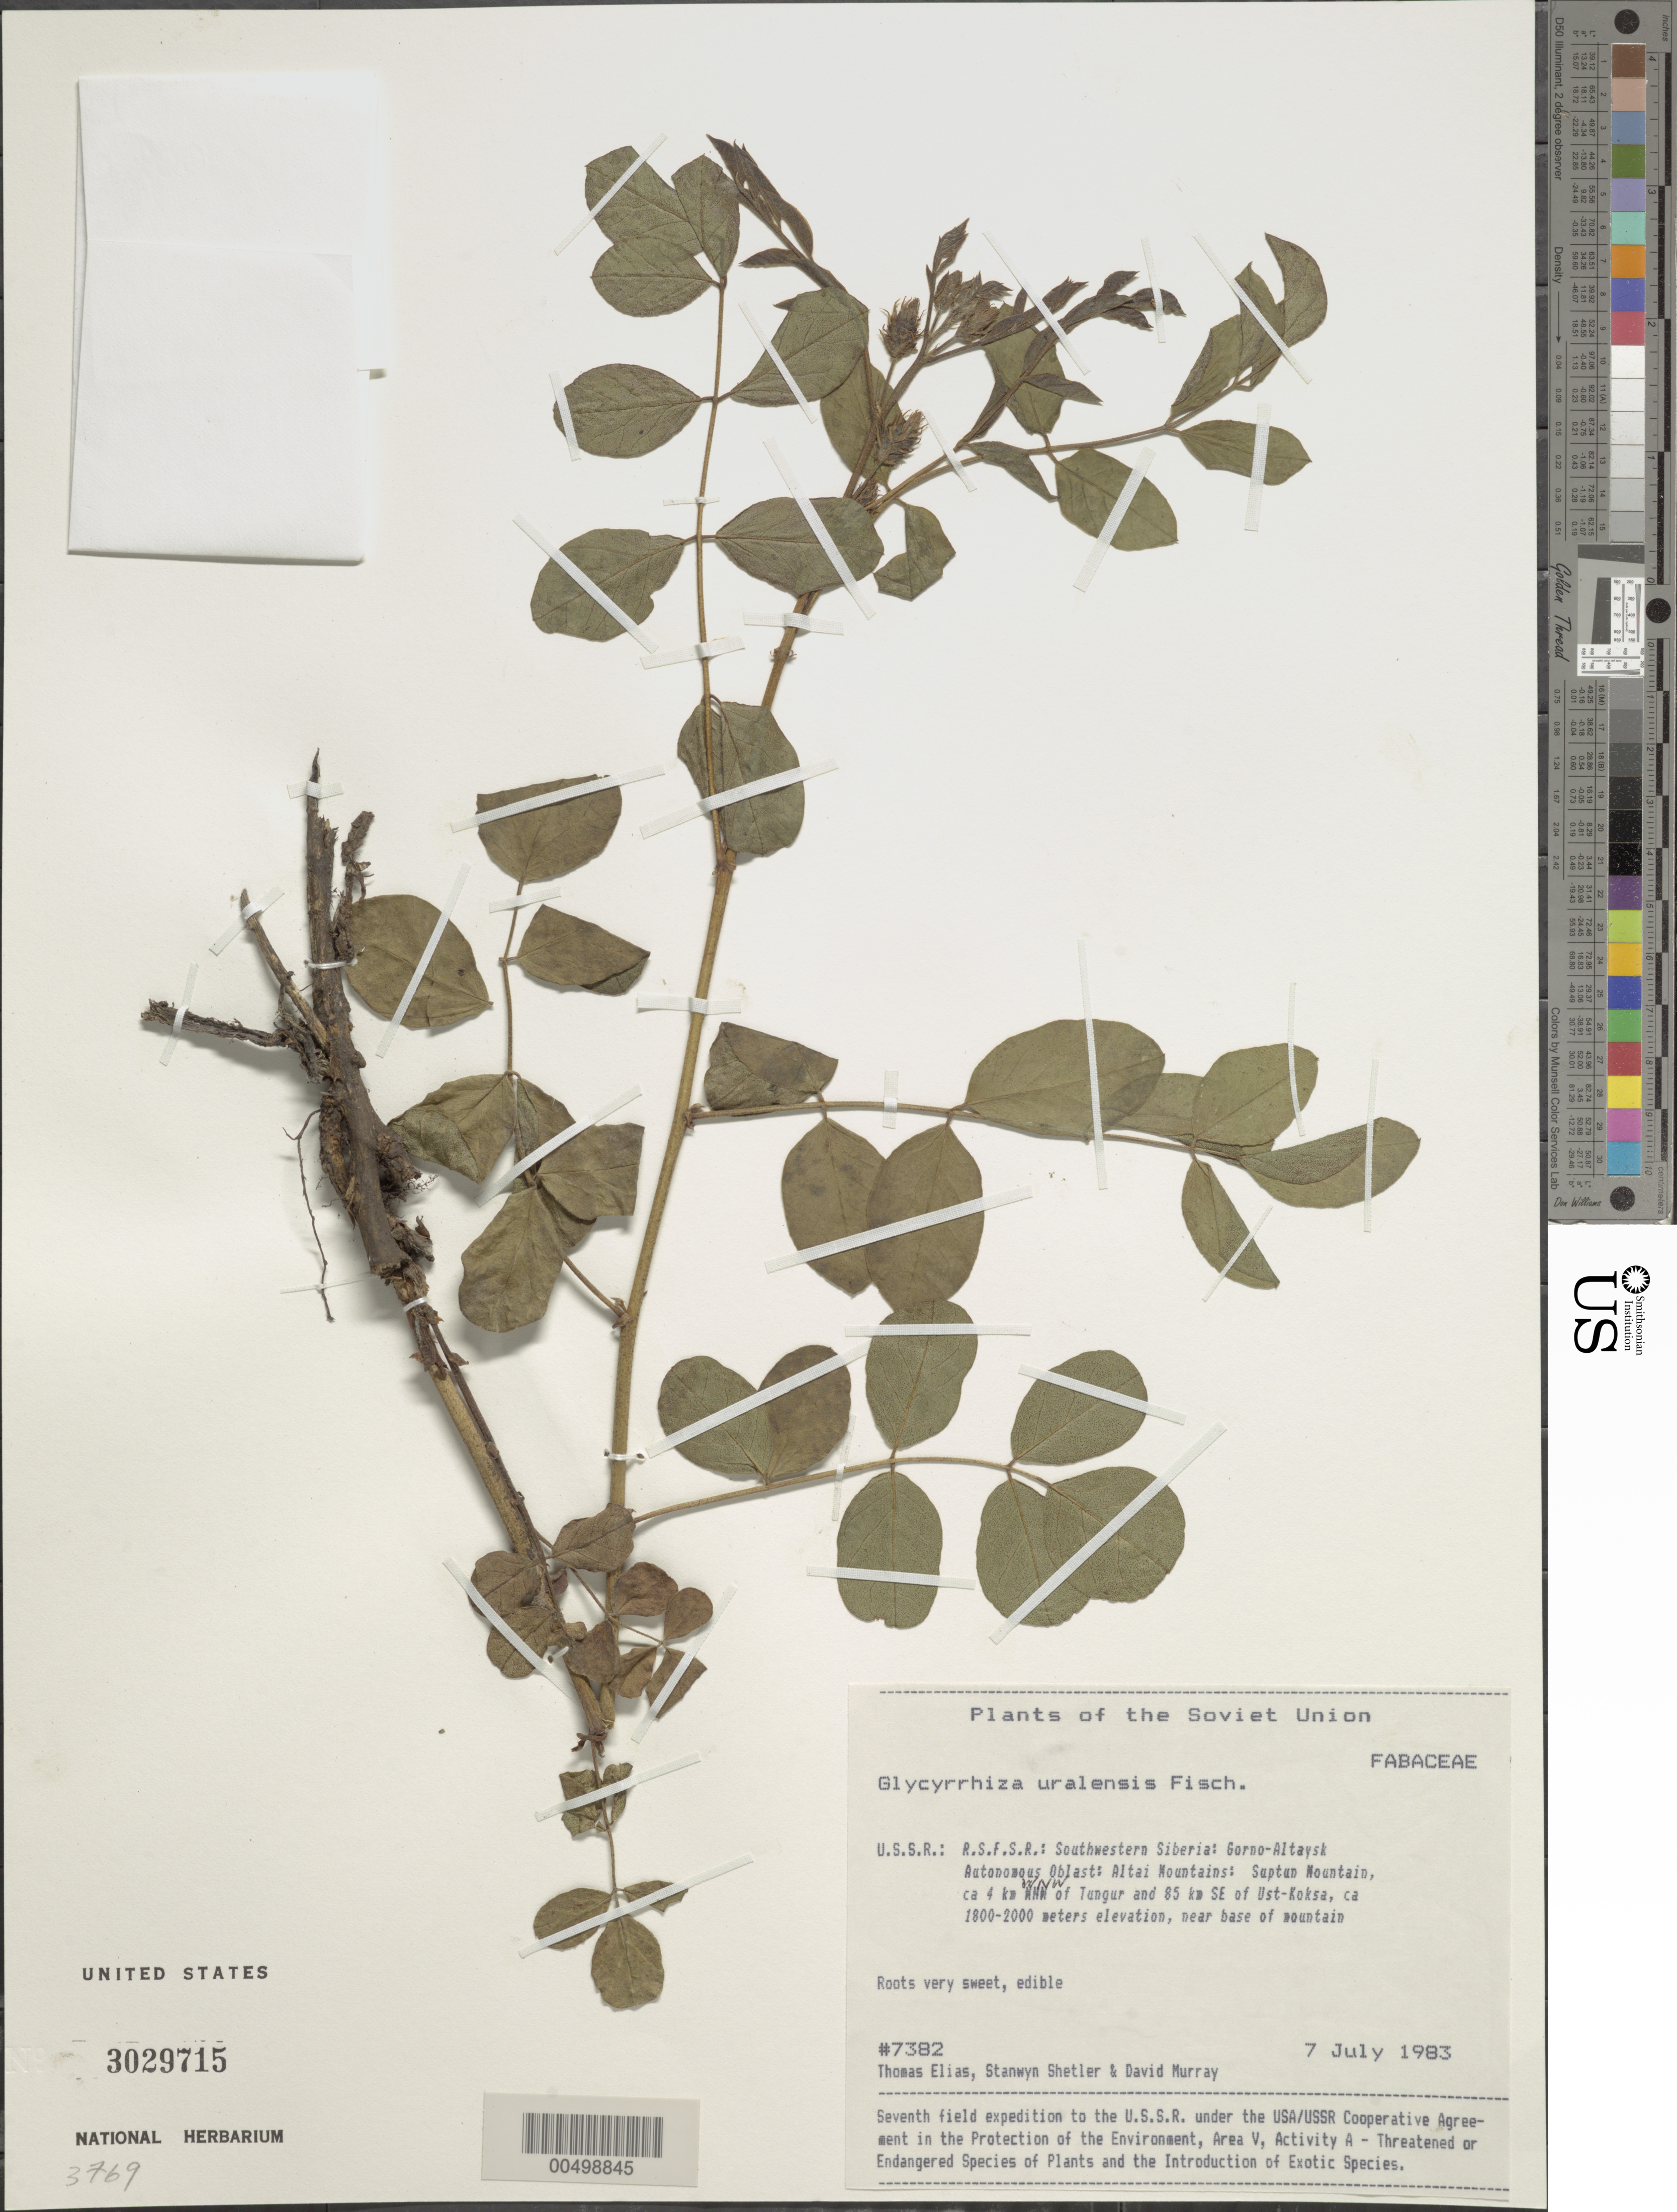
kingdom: Plantae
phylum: Tracheophyta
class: Magnoliopsida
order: Fabales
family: Fabaceae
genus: Glycyrrhiza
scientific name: Glycyrrhiza uralensis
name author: Fisch.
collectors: T. Elias, S. Shetler & D. F. Murray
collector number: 7382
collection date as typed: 07 Jul 1983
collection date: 1983-07-07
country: Russian Federation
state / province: Altai Republic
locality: Altai Mountains, Suptun Mountain, ca. 4 km WNW of Tungur and 85 km SE of Ust-Koksa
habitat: near base of mountain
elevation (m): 1800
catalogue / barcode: US 3029715